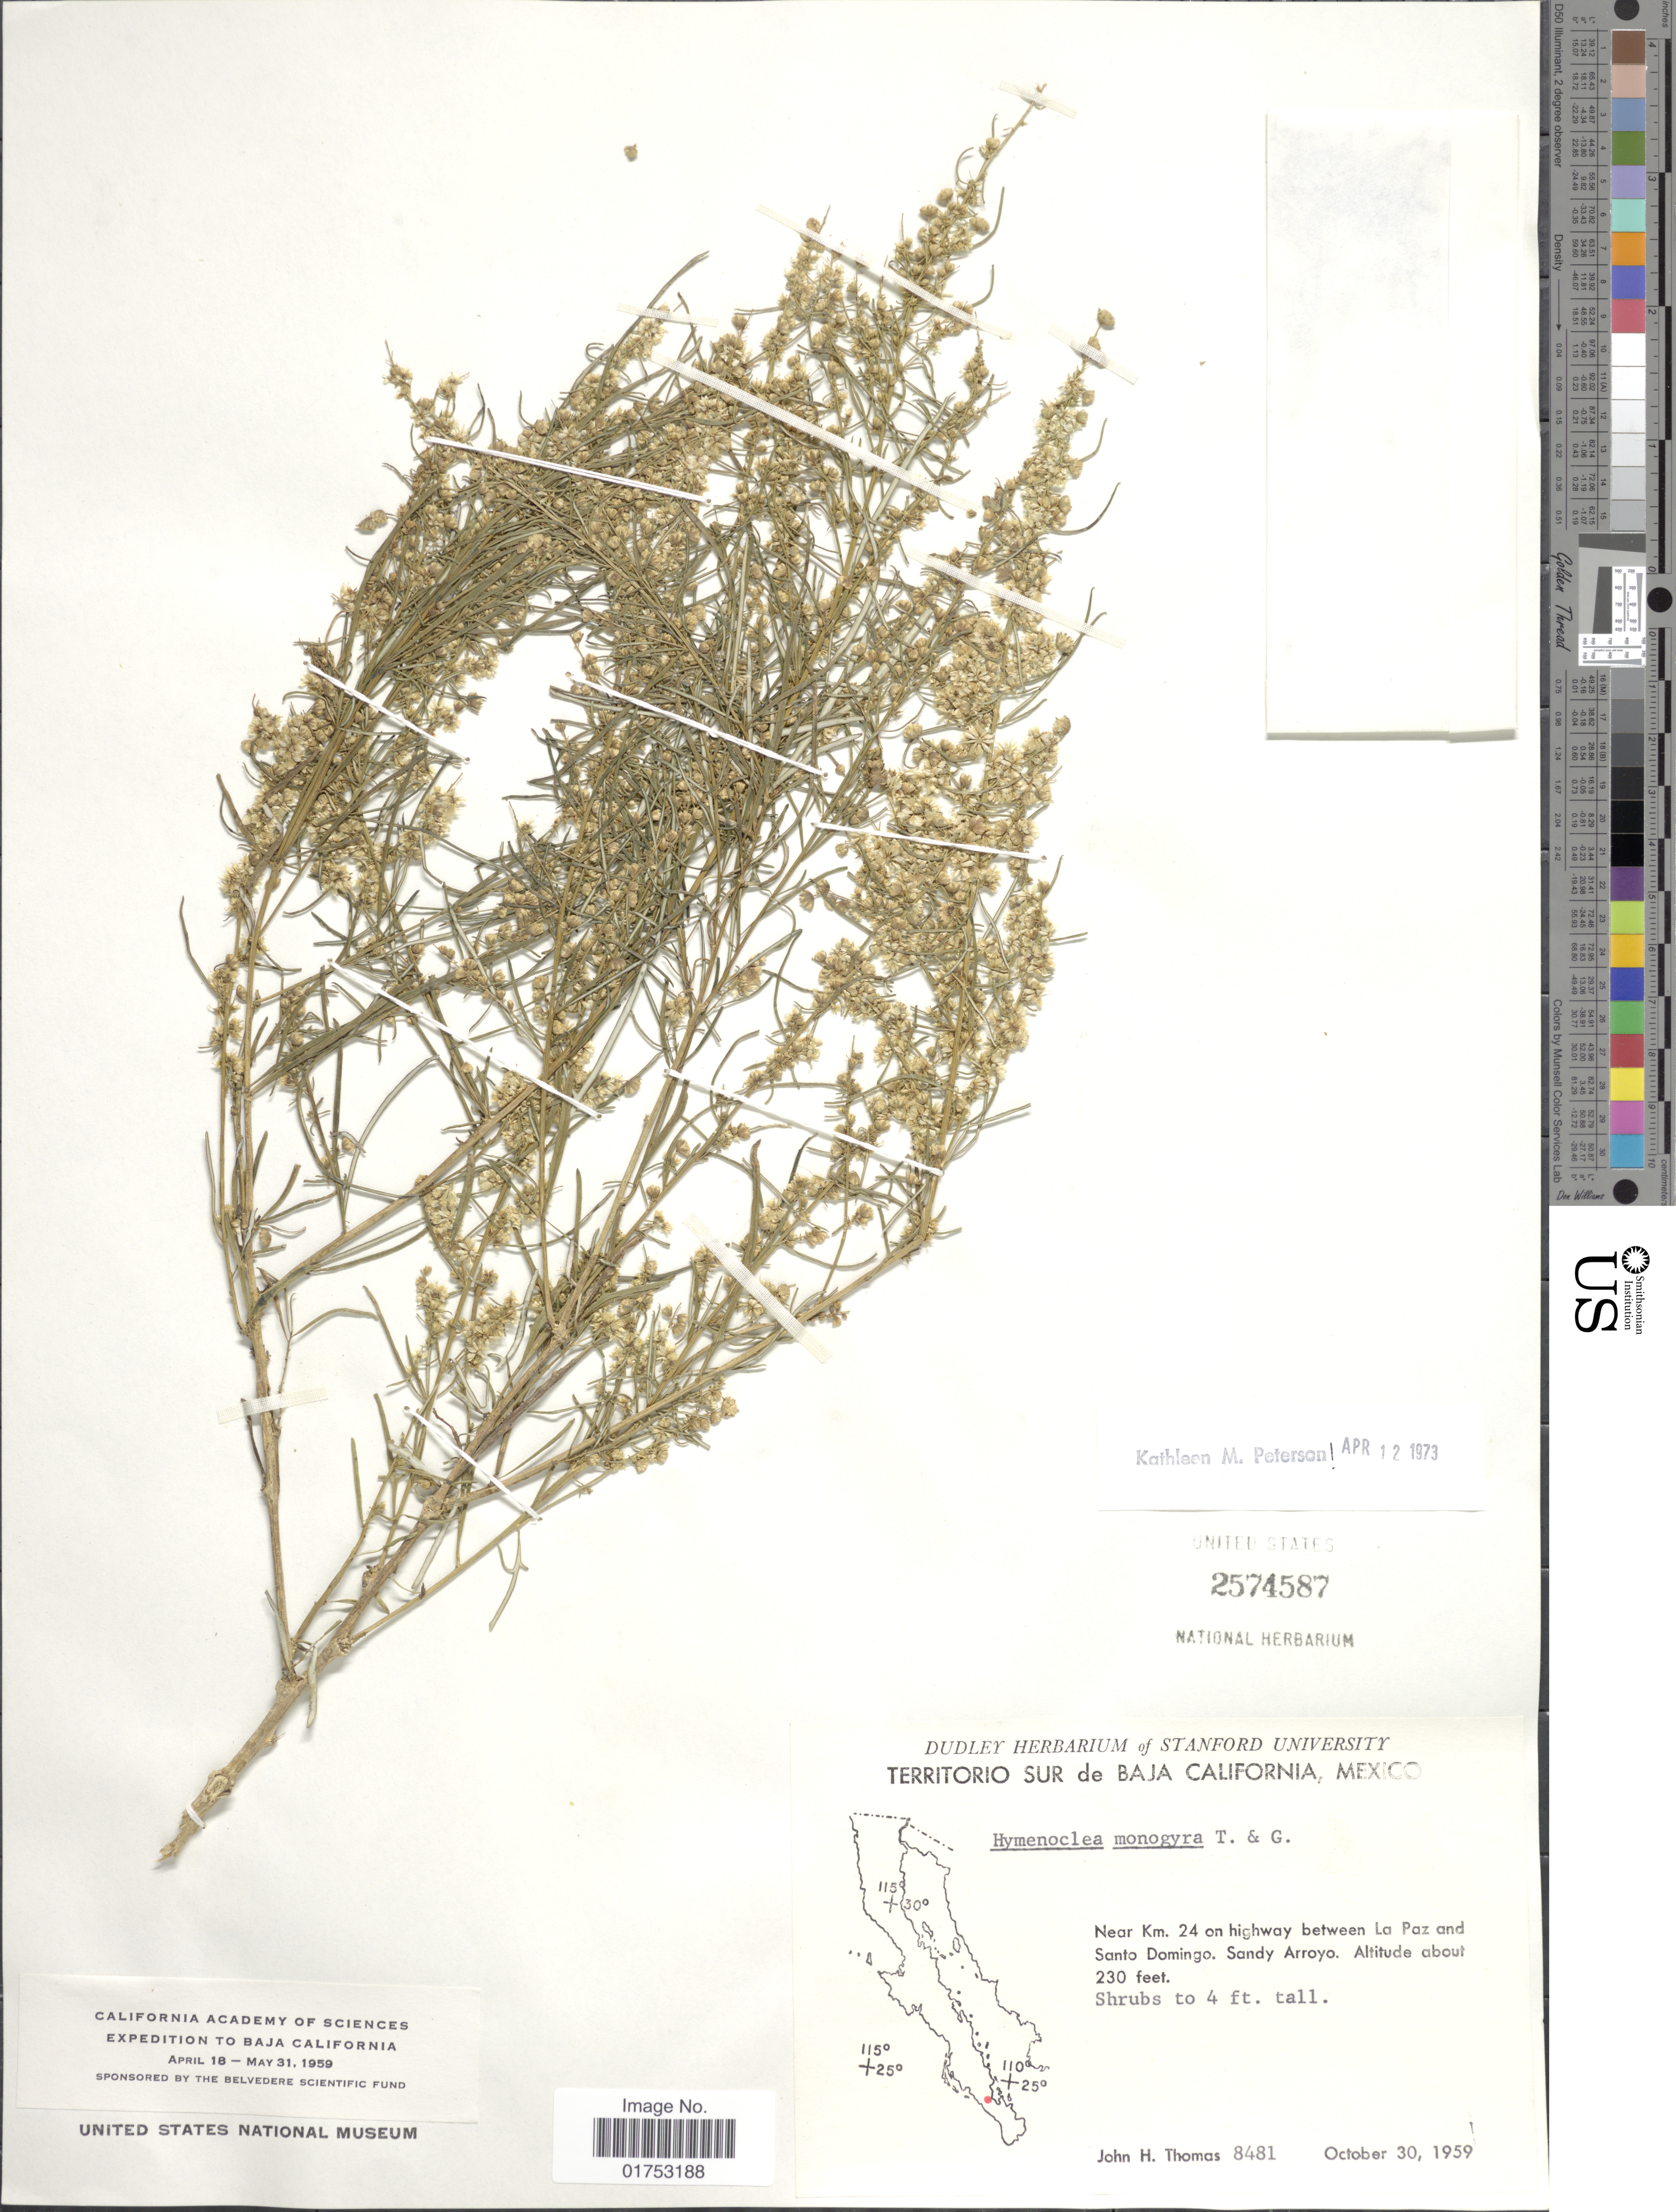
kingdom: Plantae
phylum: Tracheophyta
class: Magnoliopsida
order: Asterales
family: Asteraceae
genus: Hymenoclea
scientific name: Hymenoclea monogyra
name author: Torr. & A. Gray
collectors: J. H. Thomas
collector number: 8481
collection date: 1959-10-30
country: Mexico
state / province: Baja California Sur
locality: Near km 24 on highway between La Paz and Santo Domingo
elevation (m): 70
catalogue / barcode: US 2574587